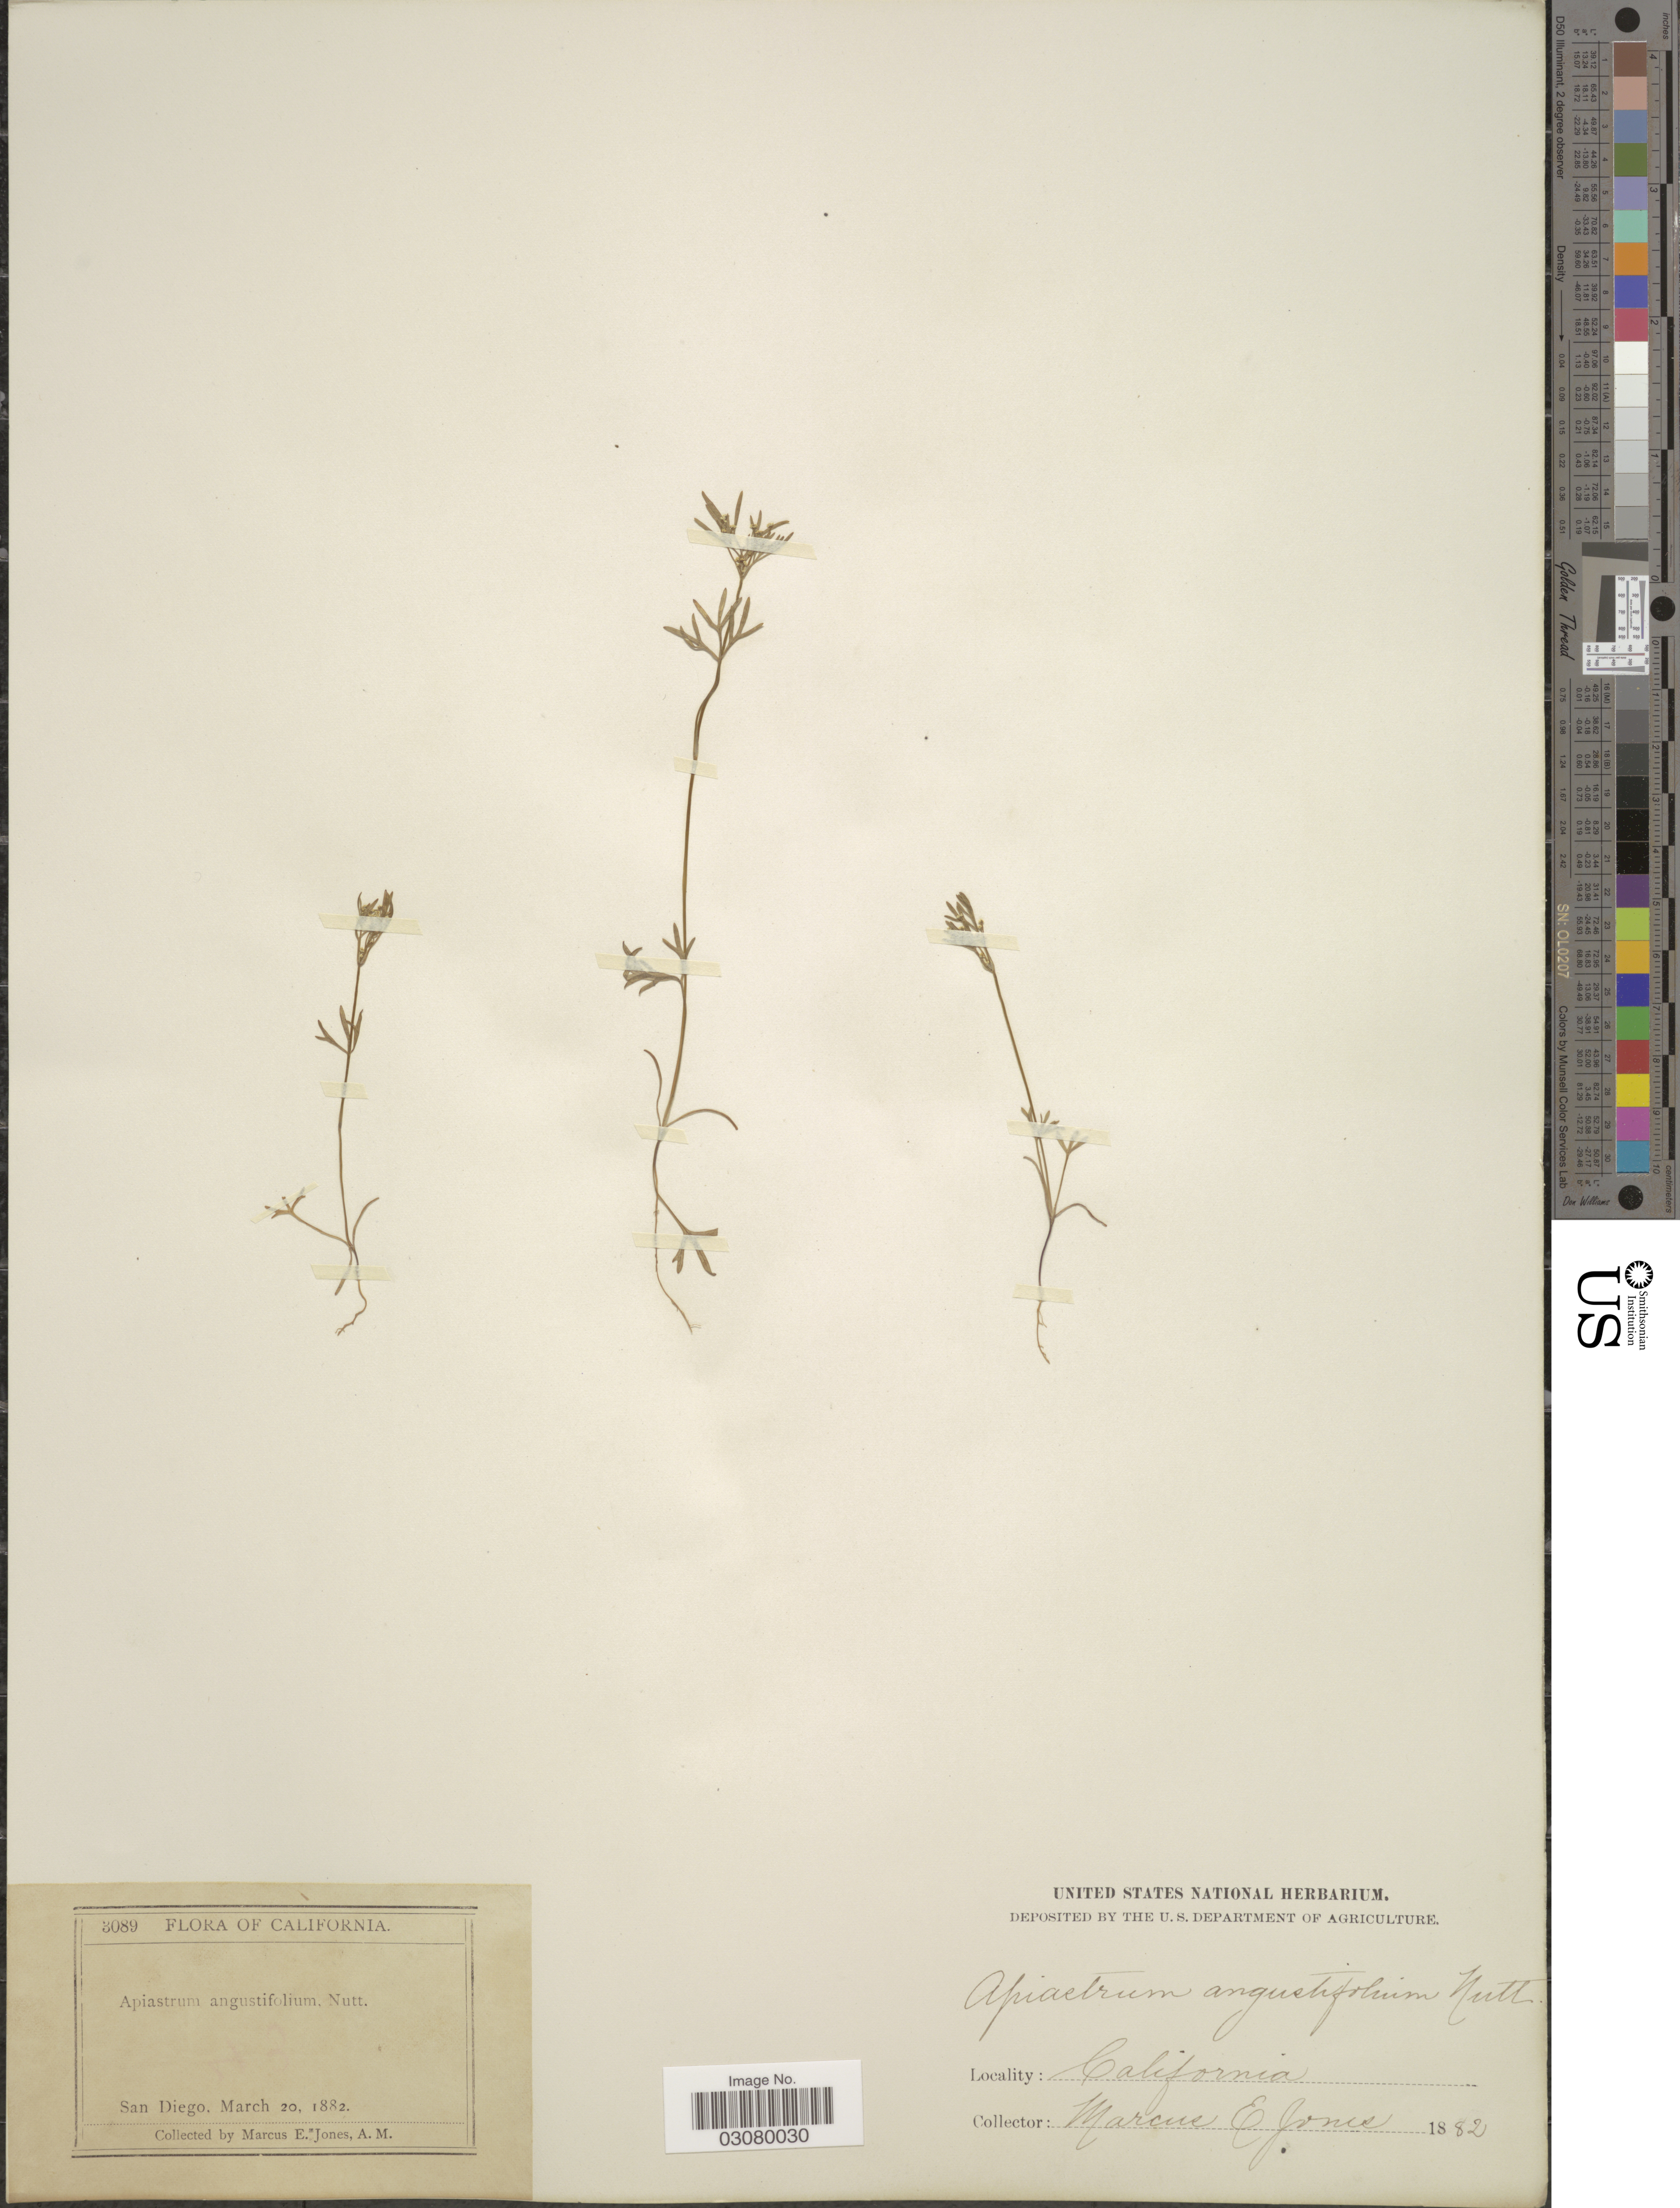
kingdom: Plantae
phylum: Tracheophyta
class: Magnoliopsida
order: Apiales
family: Apiaceae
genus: Apiastrum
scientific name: Apiastrum angustifolium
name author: Nutt.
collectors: M. E. Jones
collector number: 3089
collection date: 1882-03-20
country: United States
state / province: California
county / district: San Diego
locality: San Diego. The Pacific Slope.